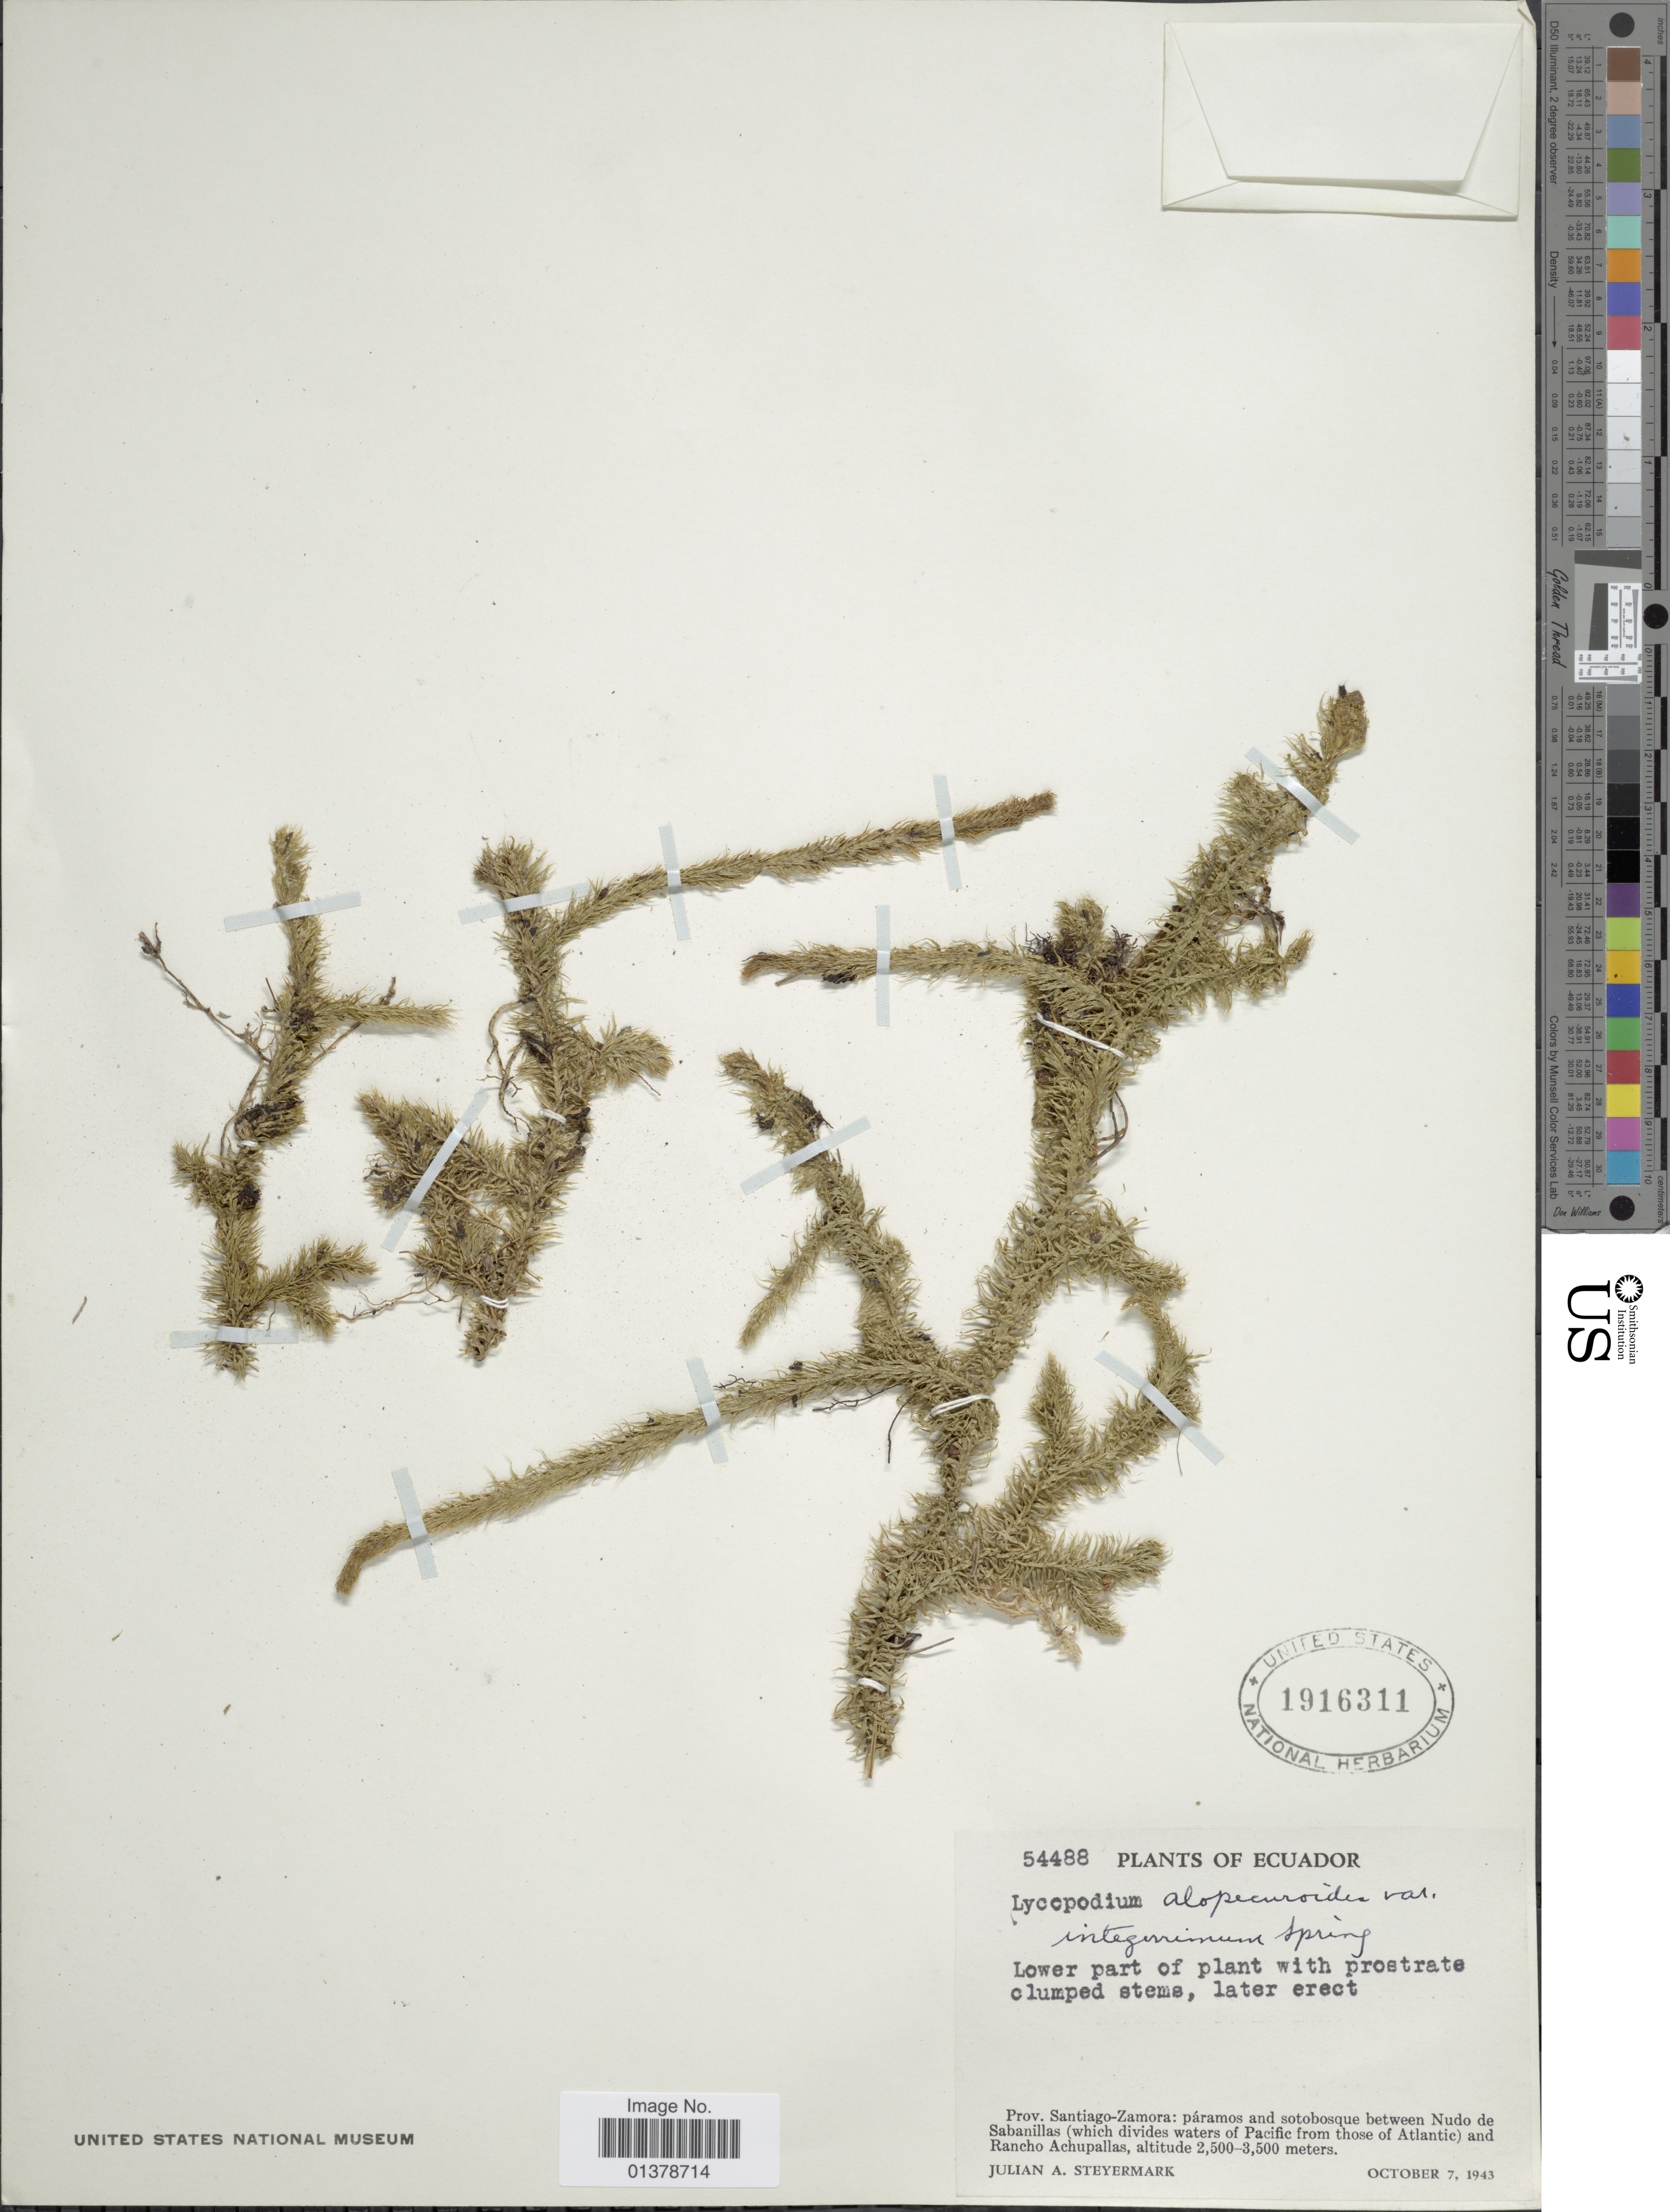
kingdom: Plantae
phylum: Tracheophyta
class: Lycopodiopsida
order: Lycopodiales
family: Lycopodiaceae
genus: Lycopodiella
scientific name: Lycopodiella alopecuroides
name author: (L.) Cranfill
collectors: J. Steyermark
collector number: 54488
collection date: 1943-10-07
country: Ecuador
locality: Santiago-Zamora: páramos and sotobosque between Nudo de Sabanillas(wich divides waters of Pacific from thos of Atlantic) and Rancho Achupallas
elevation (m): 2500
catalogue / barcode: US 1916311